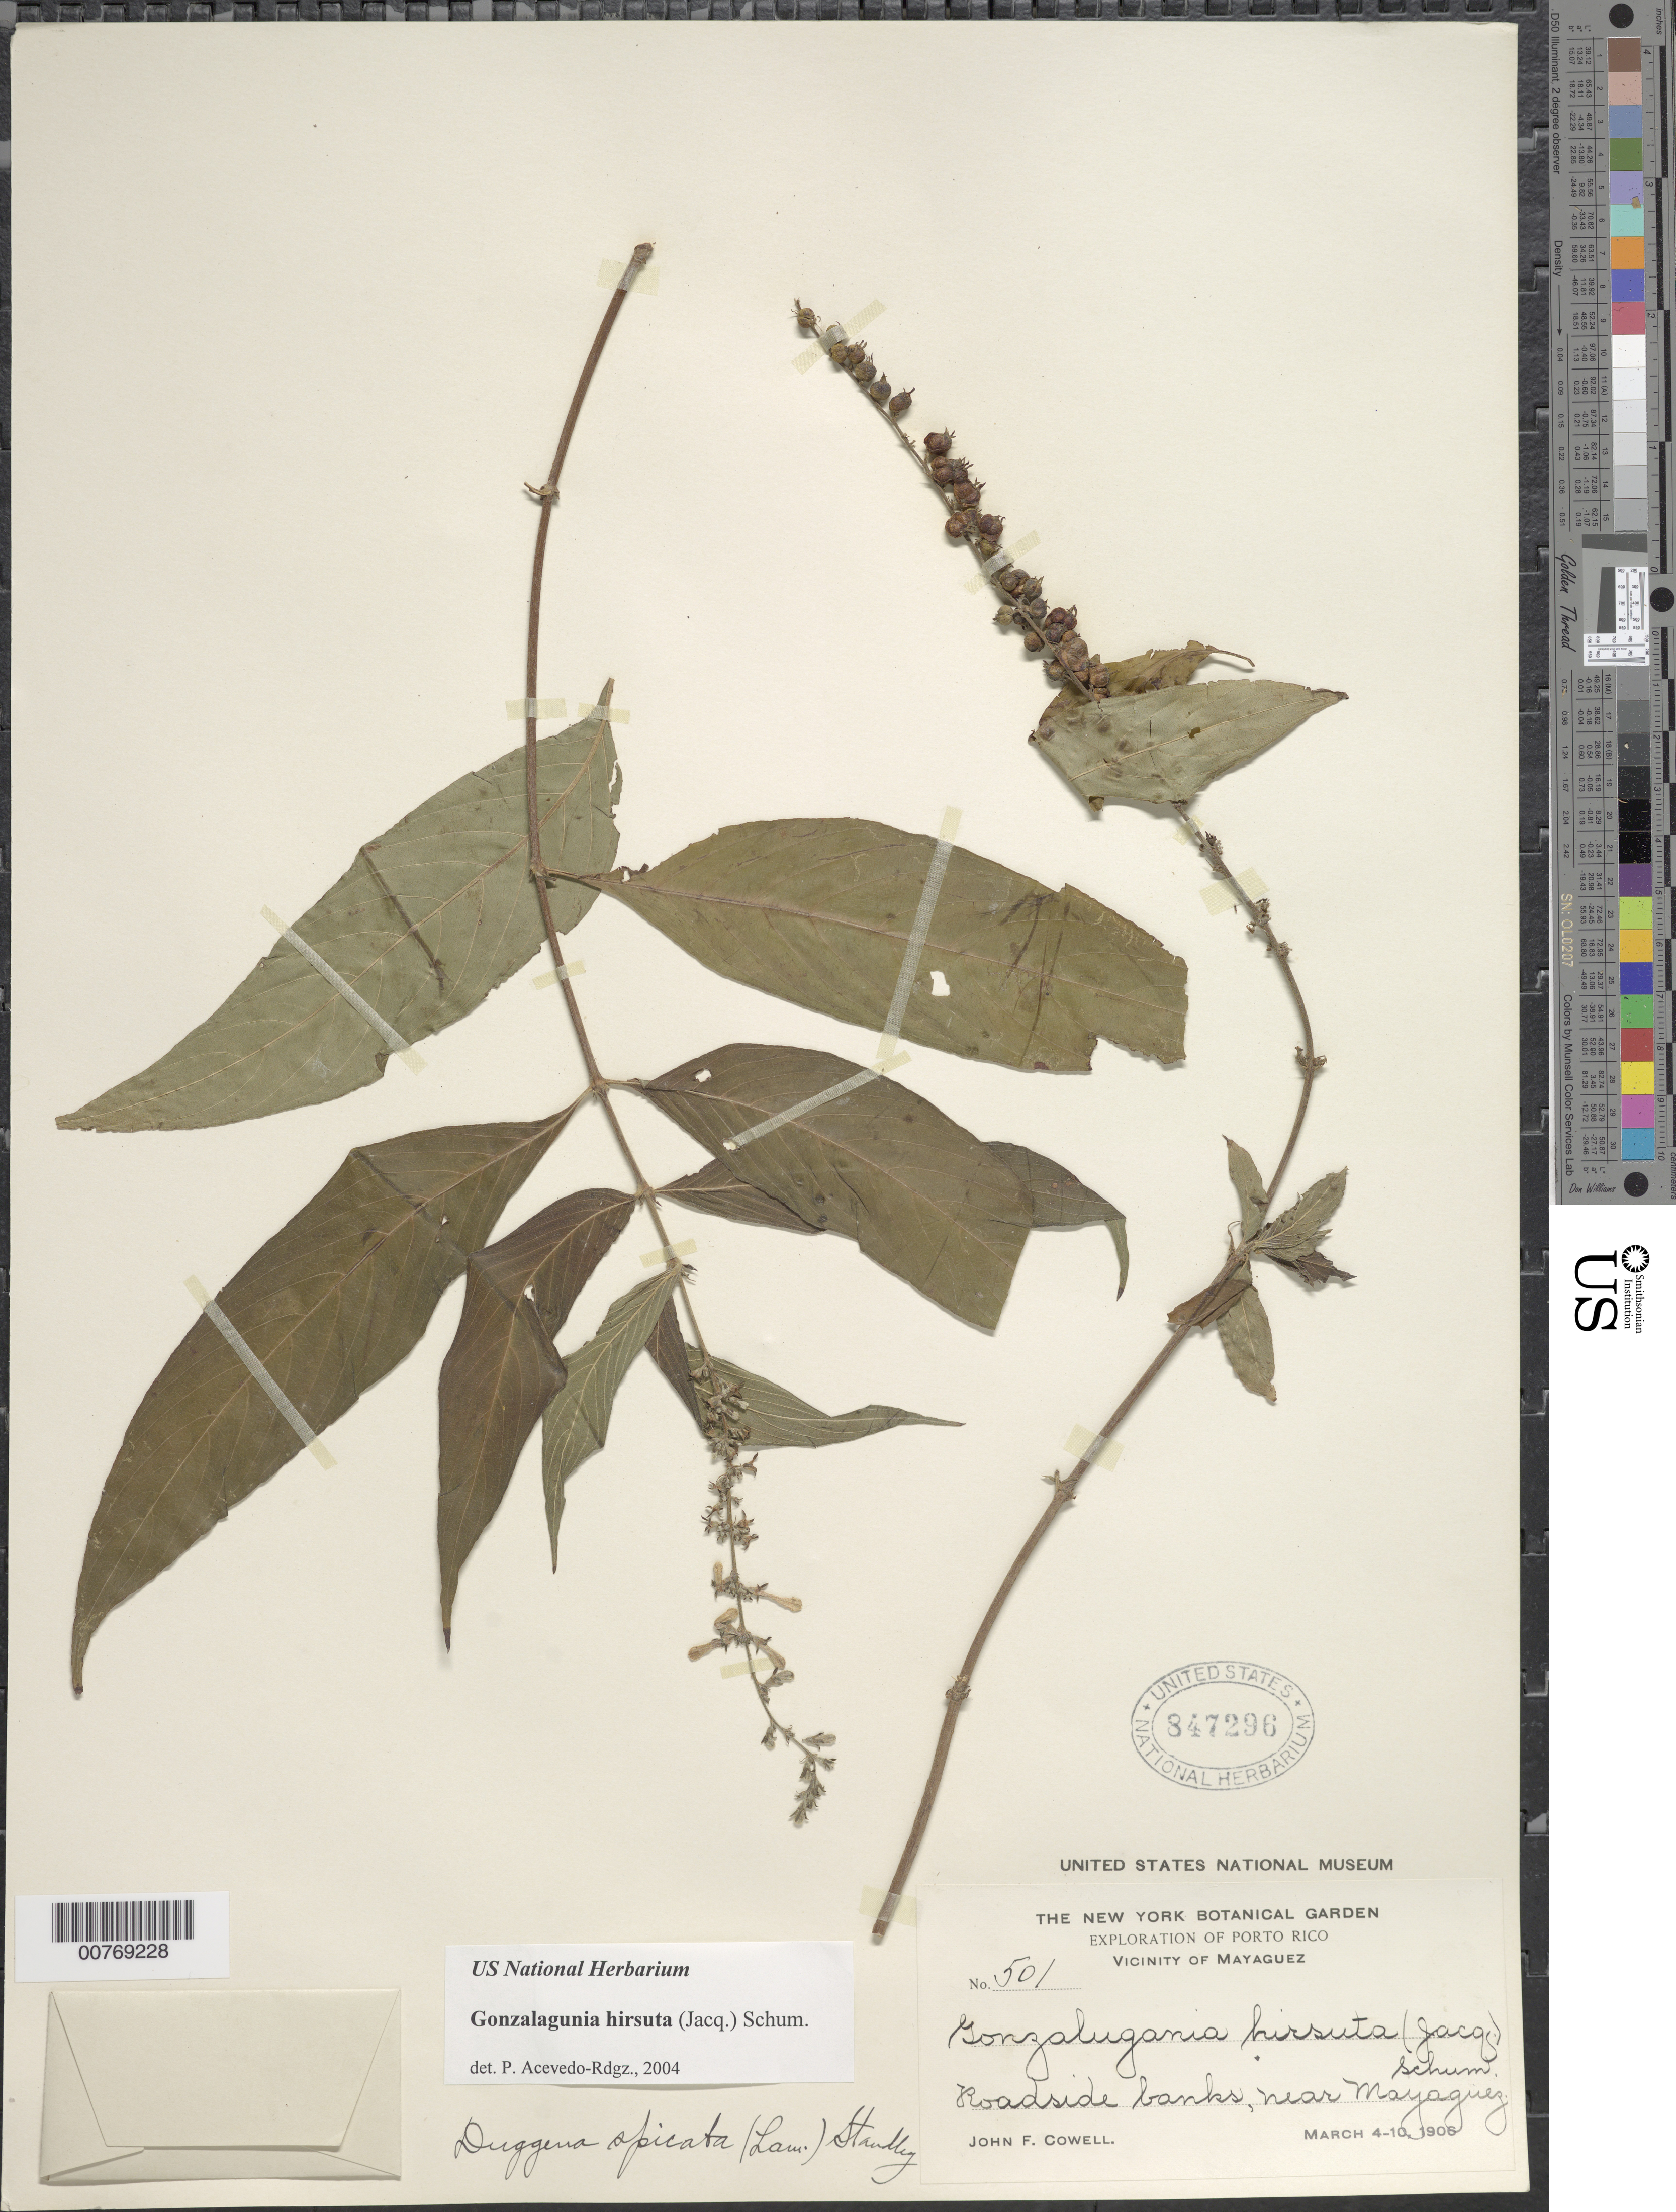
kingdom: Plantae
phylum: Tracheophyta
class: Magnoliopsida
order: Gentianales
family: Rubiaceae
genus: Gonzalagunia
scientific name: Gonzalagunia hirsuta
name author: (Jacq.) K. Schum.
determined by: Acevedo-Rodríguez, P., (BOT), Smithsonian Institution - National Museum of Natural History (UNITED STATES)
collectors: J. F. Cowell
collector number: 501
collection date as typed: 04 Mar 1906 to 10 Mar 1906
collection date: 1906-03-04/1906-03-10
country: Puerto Rico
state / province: Mayagüez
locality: Vicinity of Mayaguez, roadside near Mayaguez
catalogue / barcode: US 847296